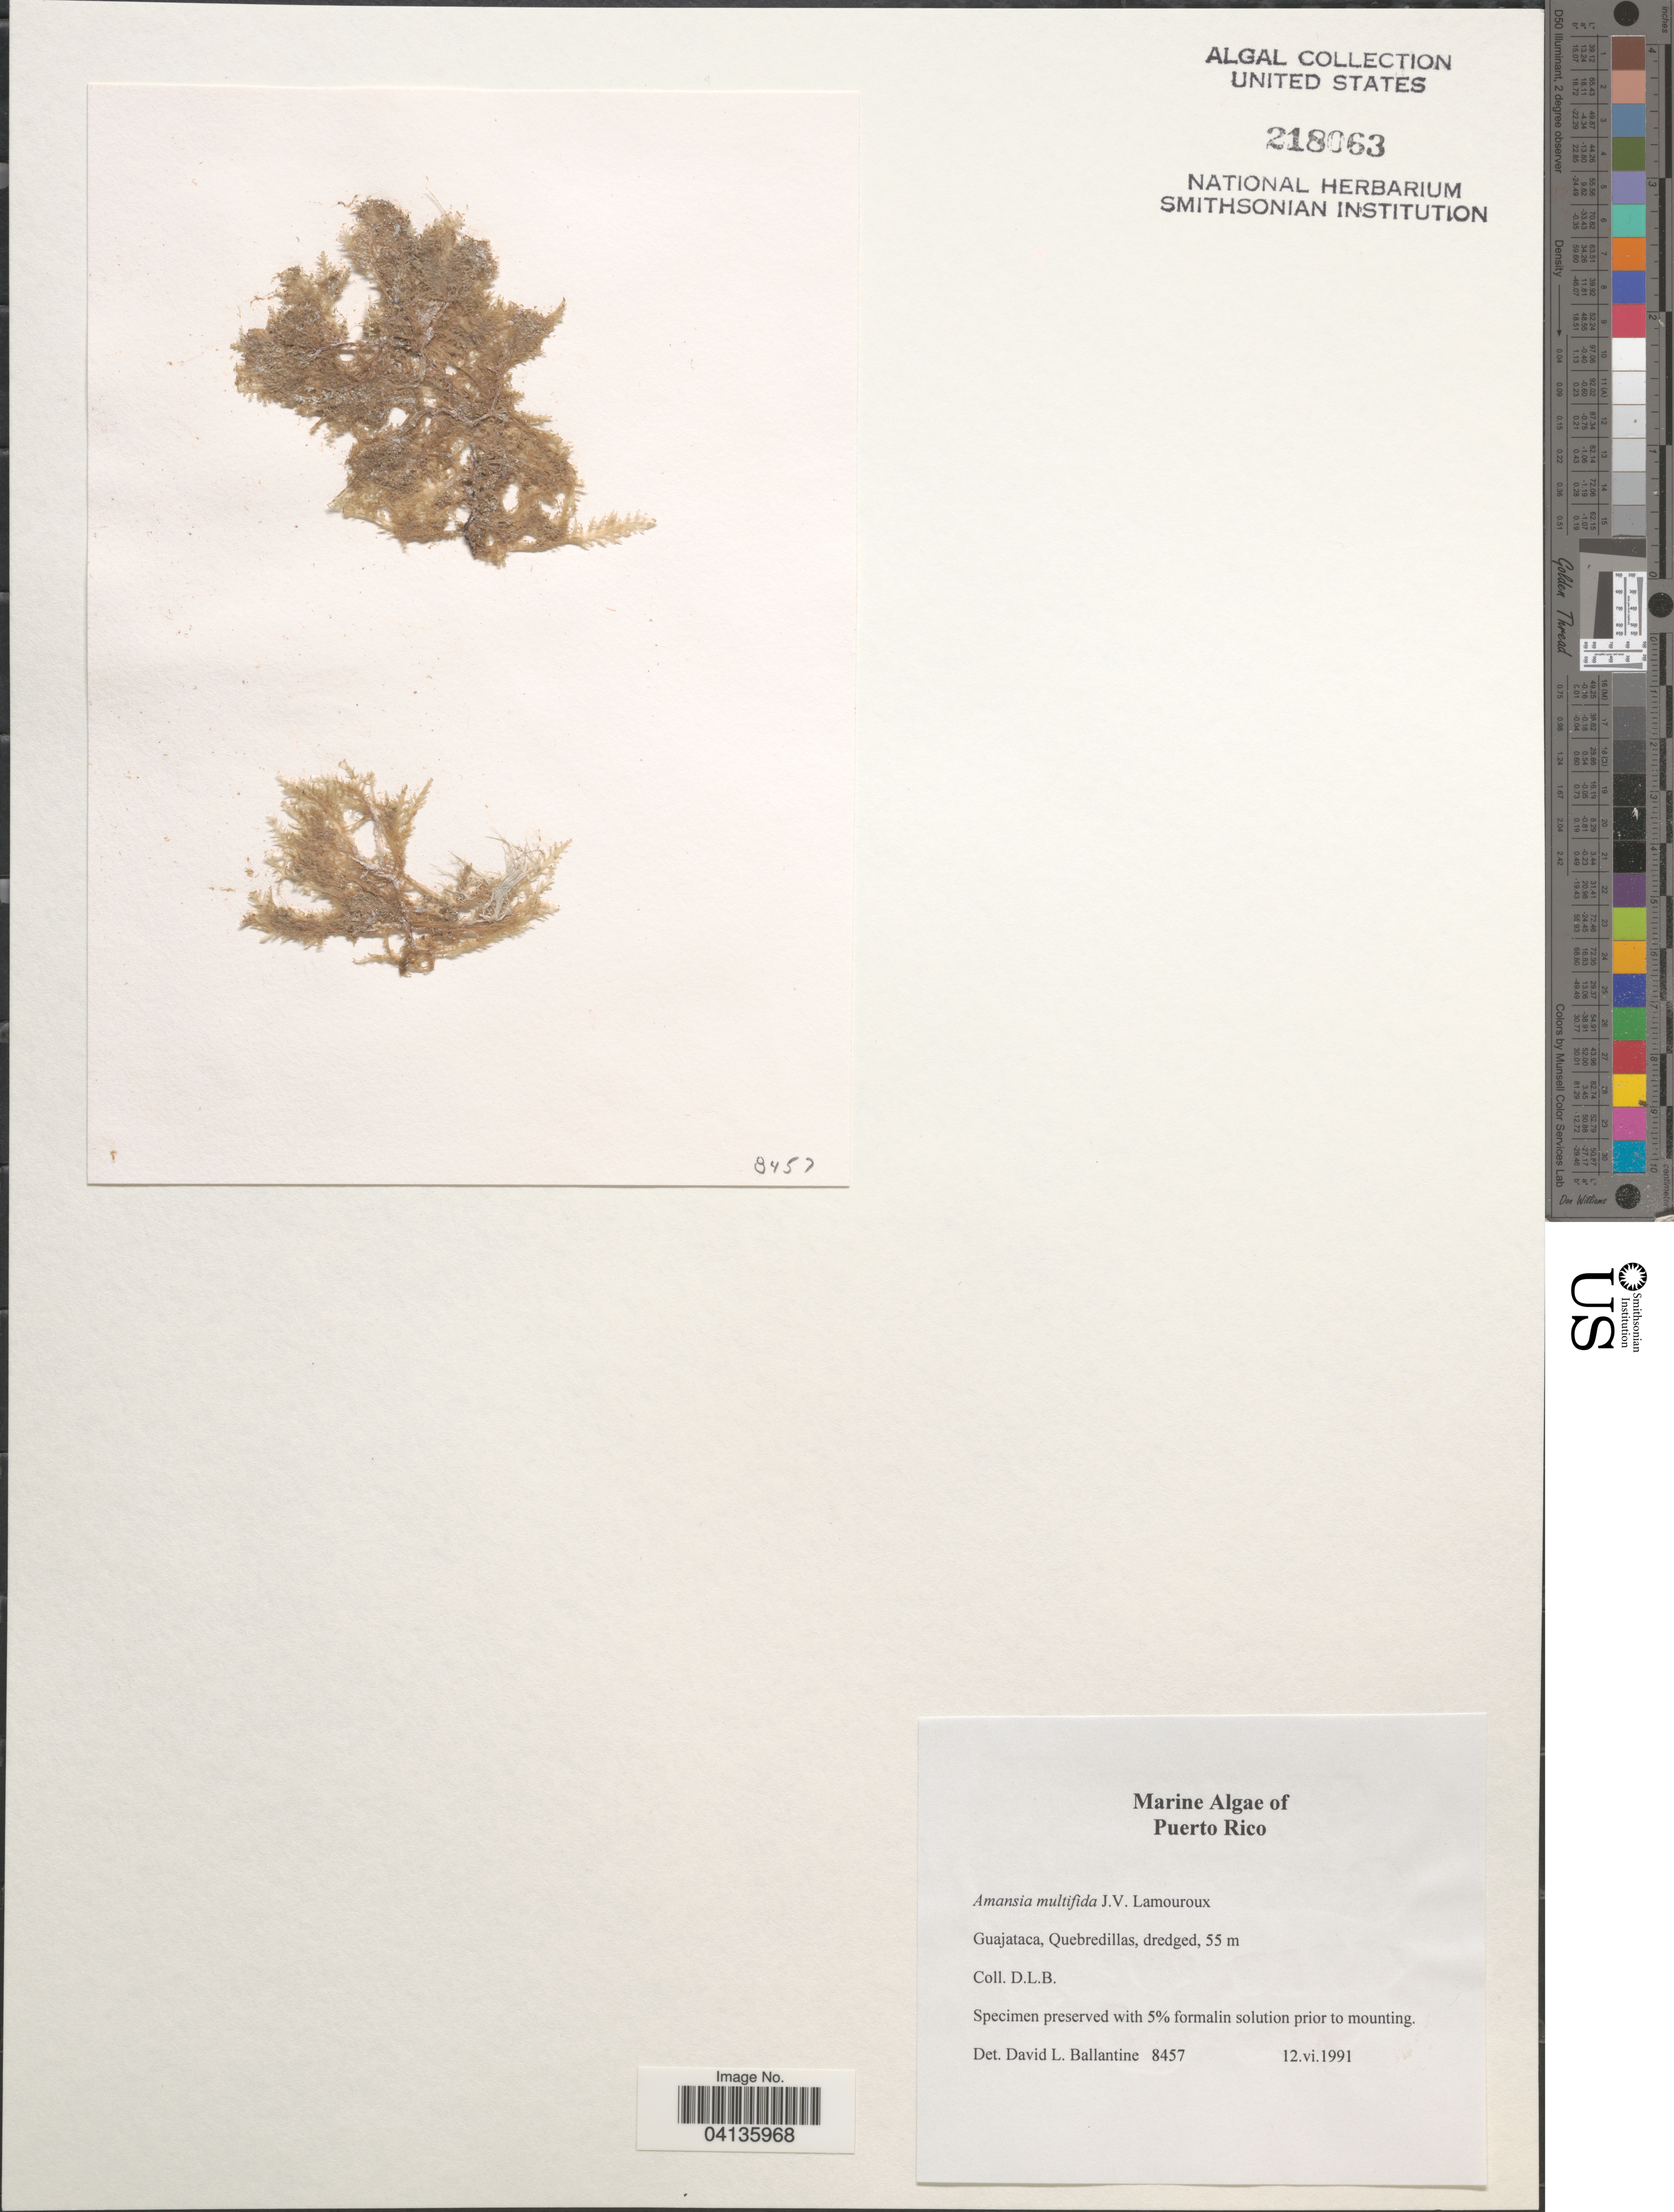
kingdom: Plantae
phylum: Rhodophyta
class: Florideophyceae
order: Ceramiales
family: Rhodomelaceae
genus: Amansia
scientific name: Amansia multifida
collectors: D. L. B.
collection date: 1991-06-12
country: Puerto Rico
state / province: Quebradillas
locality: Guajataca, Quebredillas.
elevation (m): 55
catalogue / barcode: US 218063